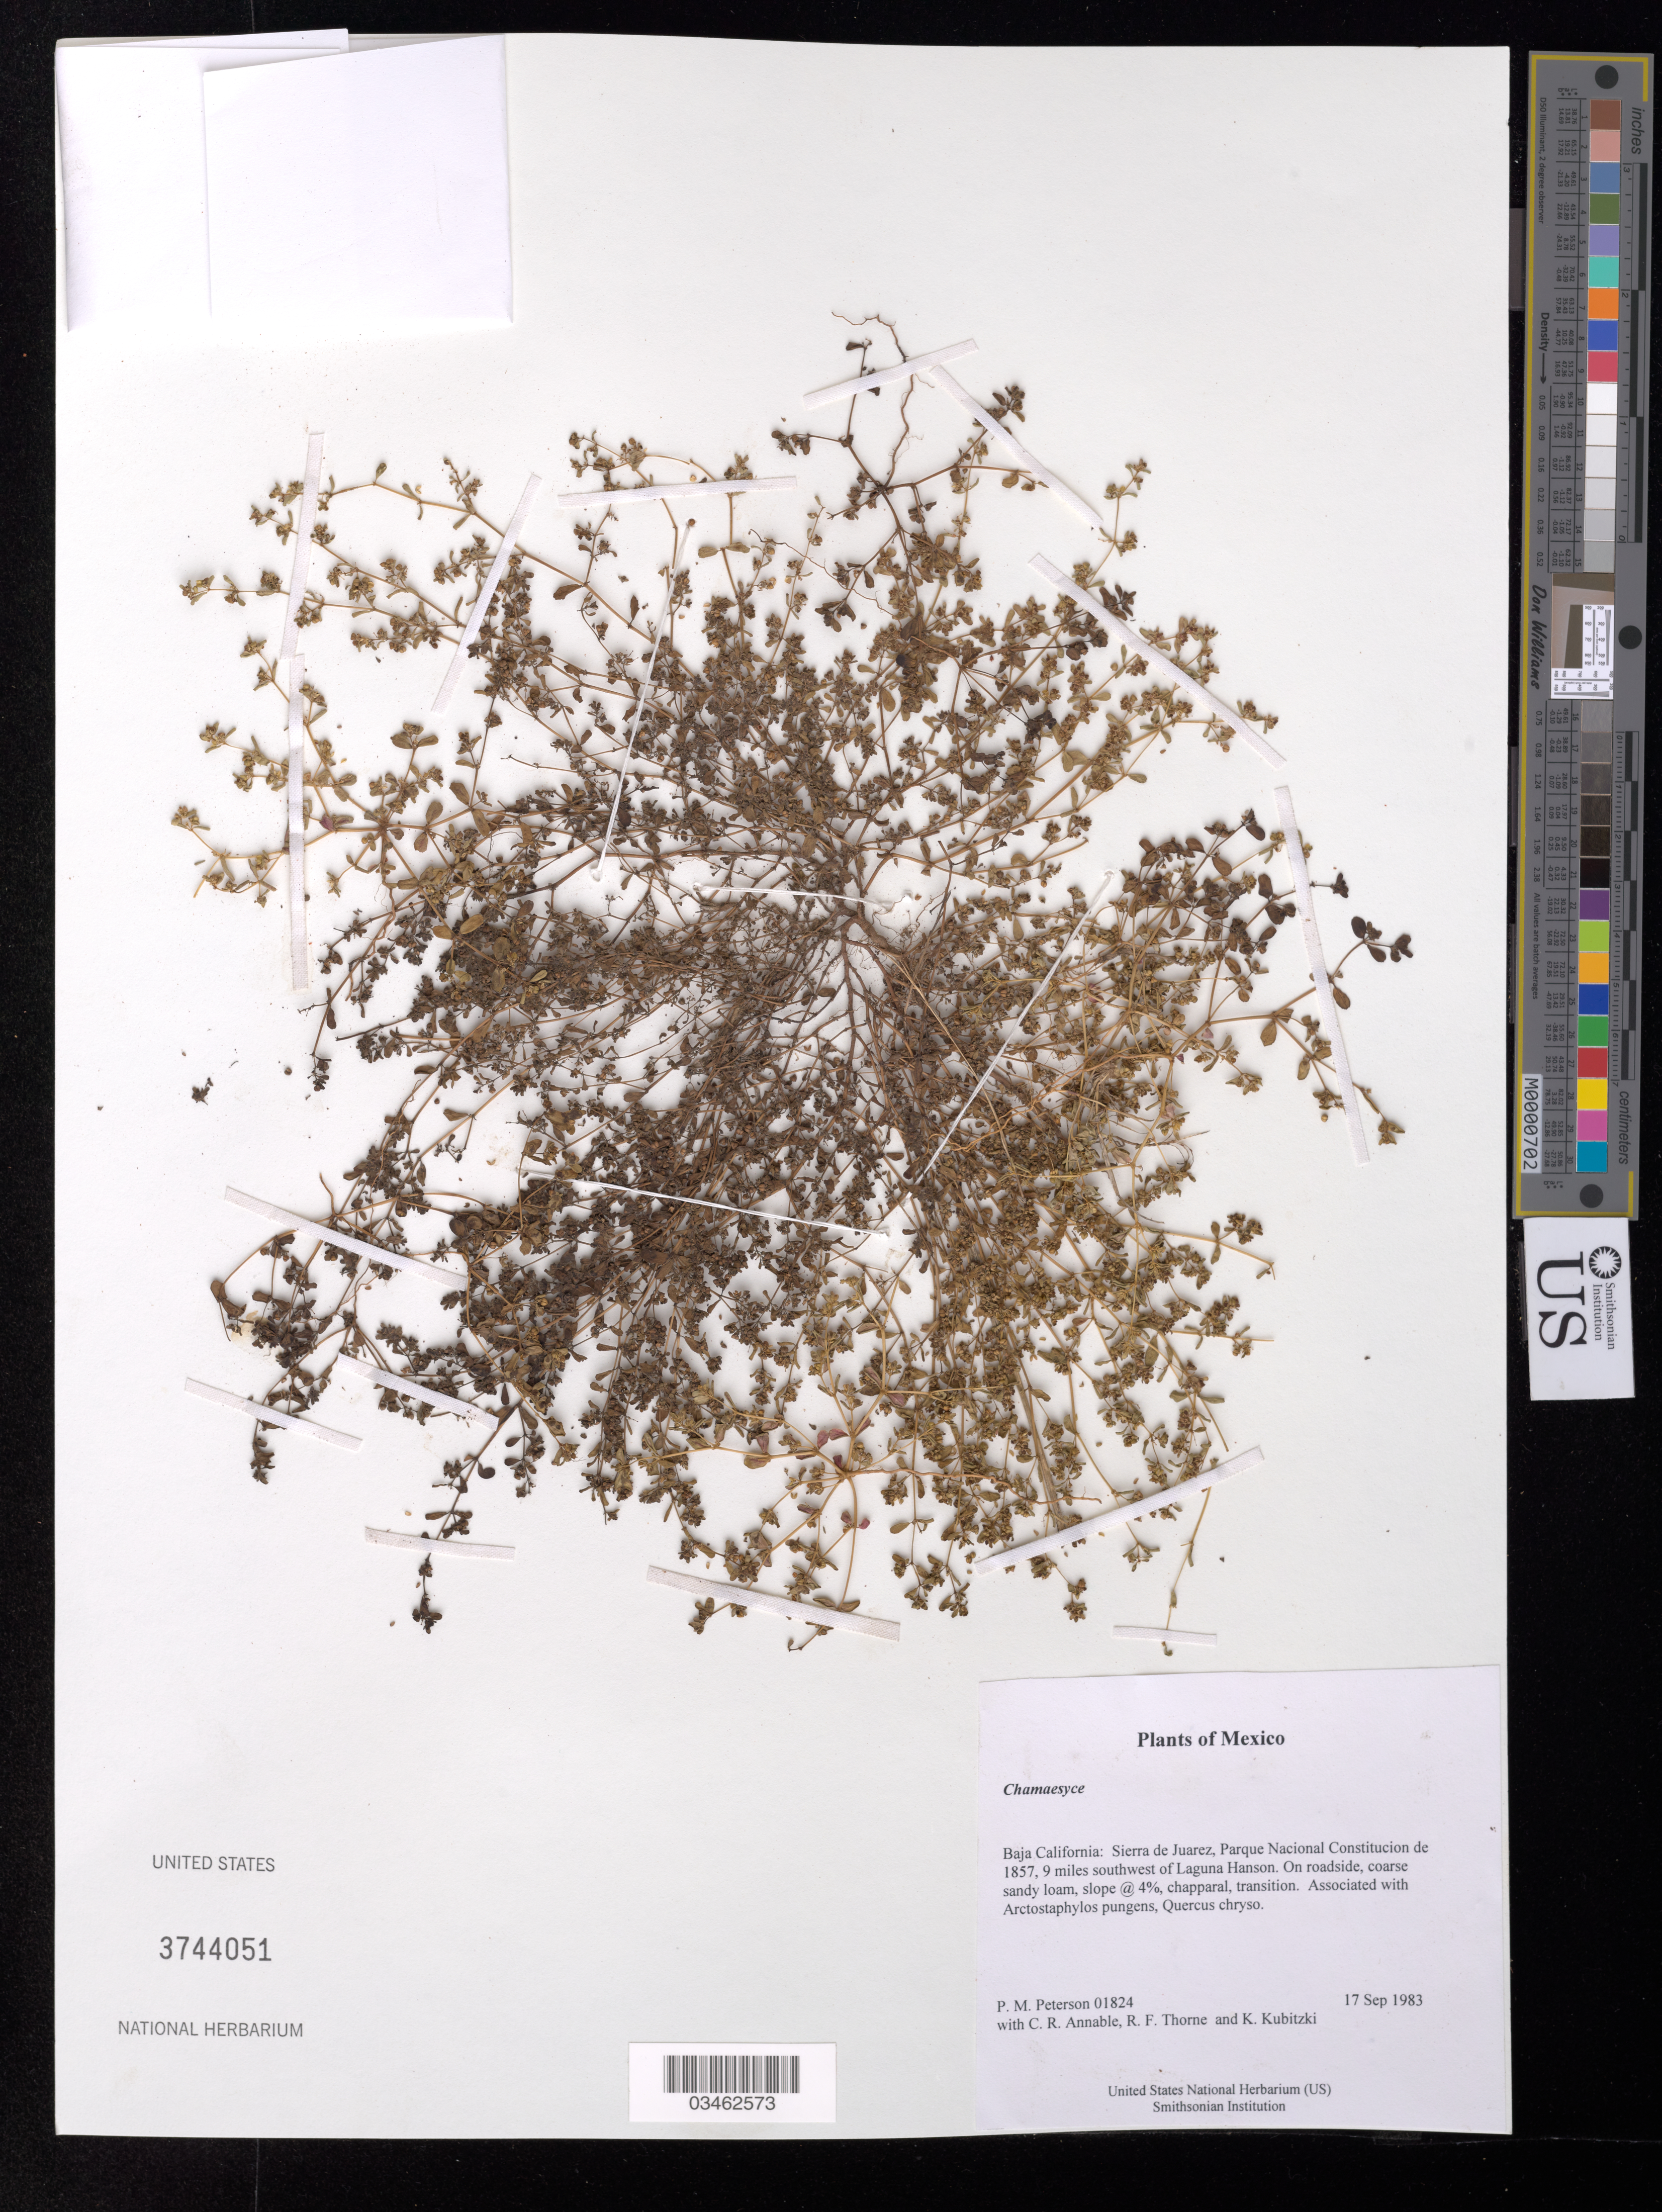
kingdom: Plantae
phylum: Tracheophyta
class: Magnoliopsida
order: Malpighiales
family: Euphorbiaceae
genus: Euphorbia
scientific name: Euphorbia sp.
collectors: P. M. Peterson, C. R. Annable, R. F. Thorne & K. Kubitzki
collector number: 01824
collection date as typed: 17 Sep 1983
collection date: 1983-09-17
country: Mexico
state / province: Baja California Norte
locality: Sierra de Juarez, Parque Nacional Constitucion de 1857, 9 miles southwest of Laguna Hanson.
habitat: On roadside, coarse sandy loam, slope @ 4%, chapparal, transition. Associated with Arctostaphylos pungens, Quercus chryso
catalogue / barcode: US 3744051